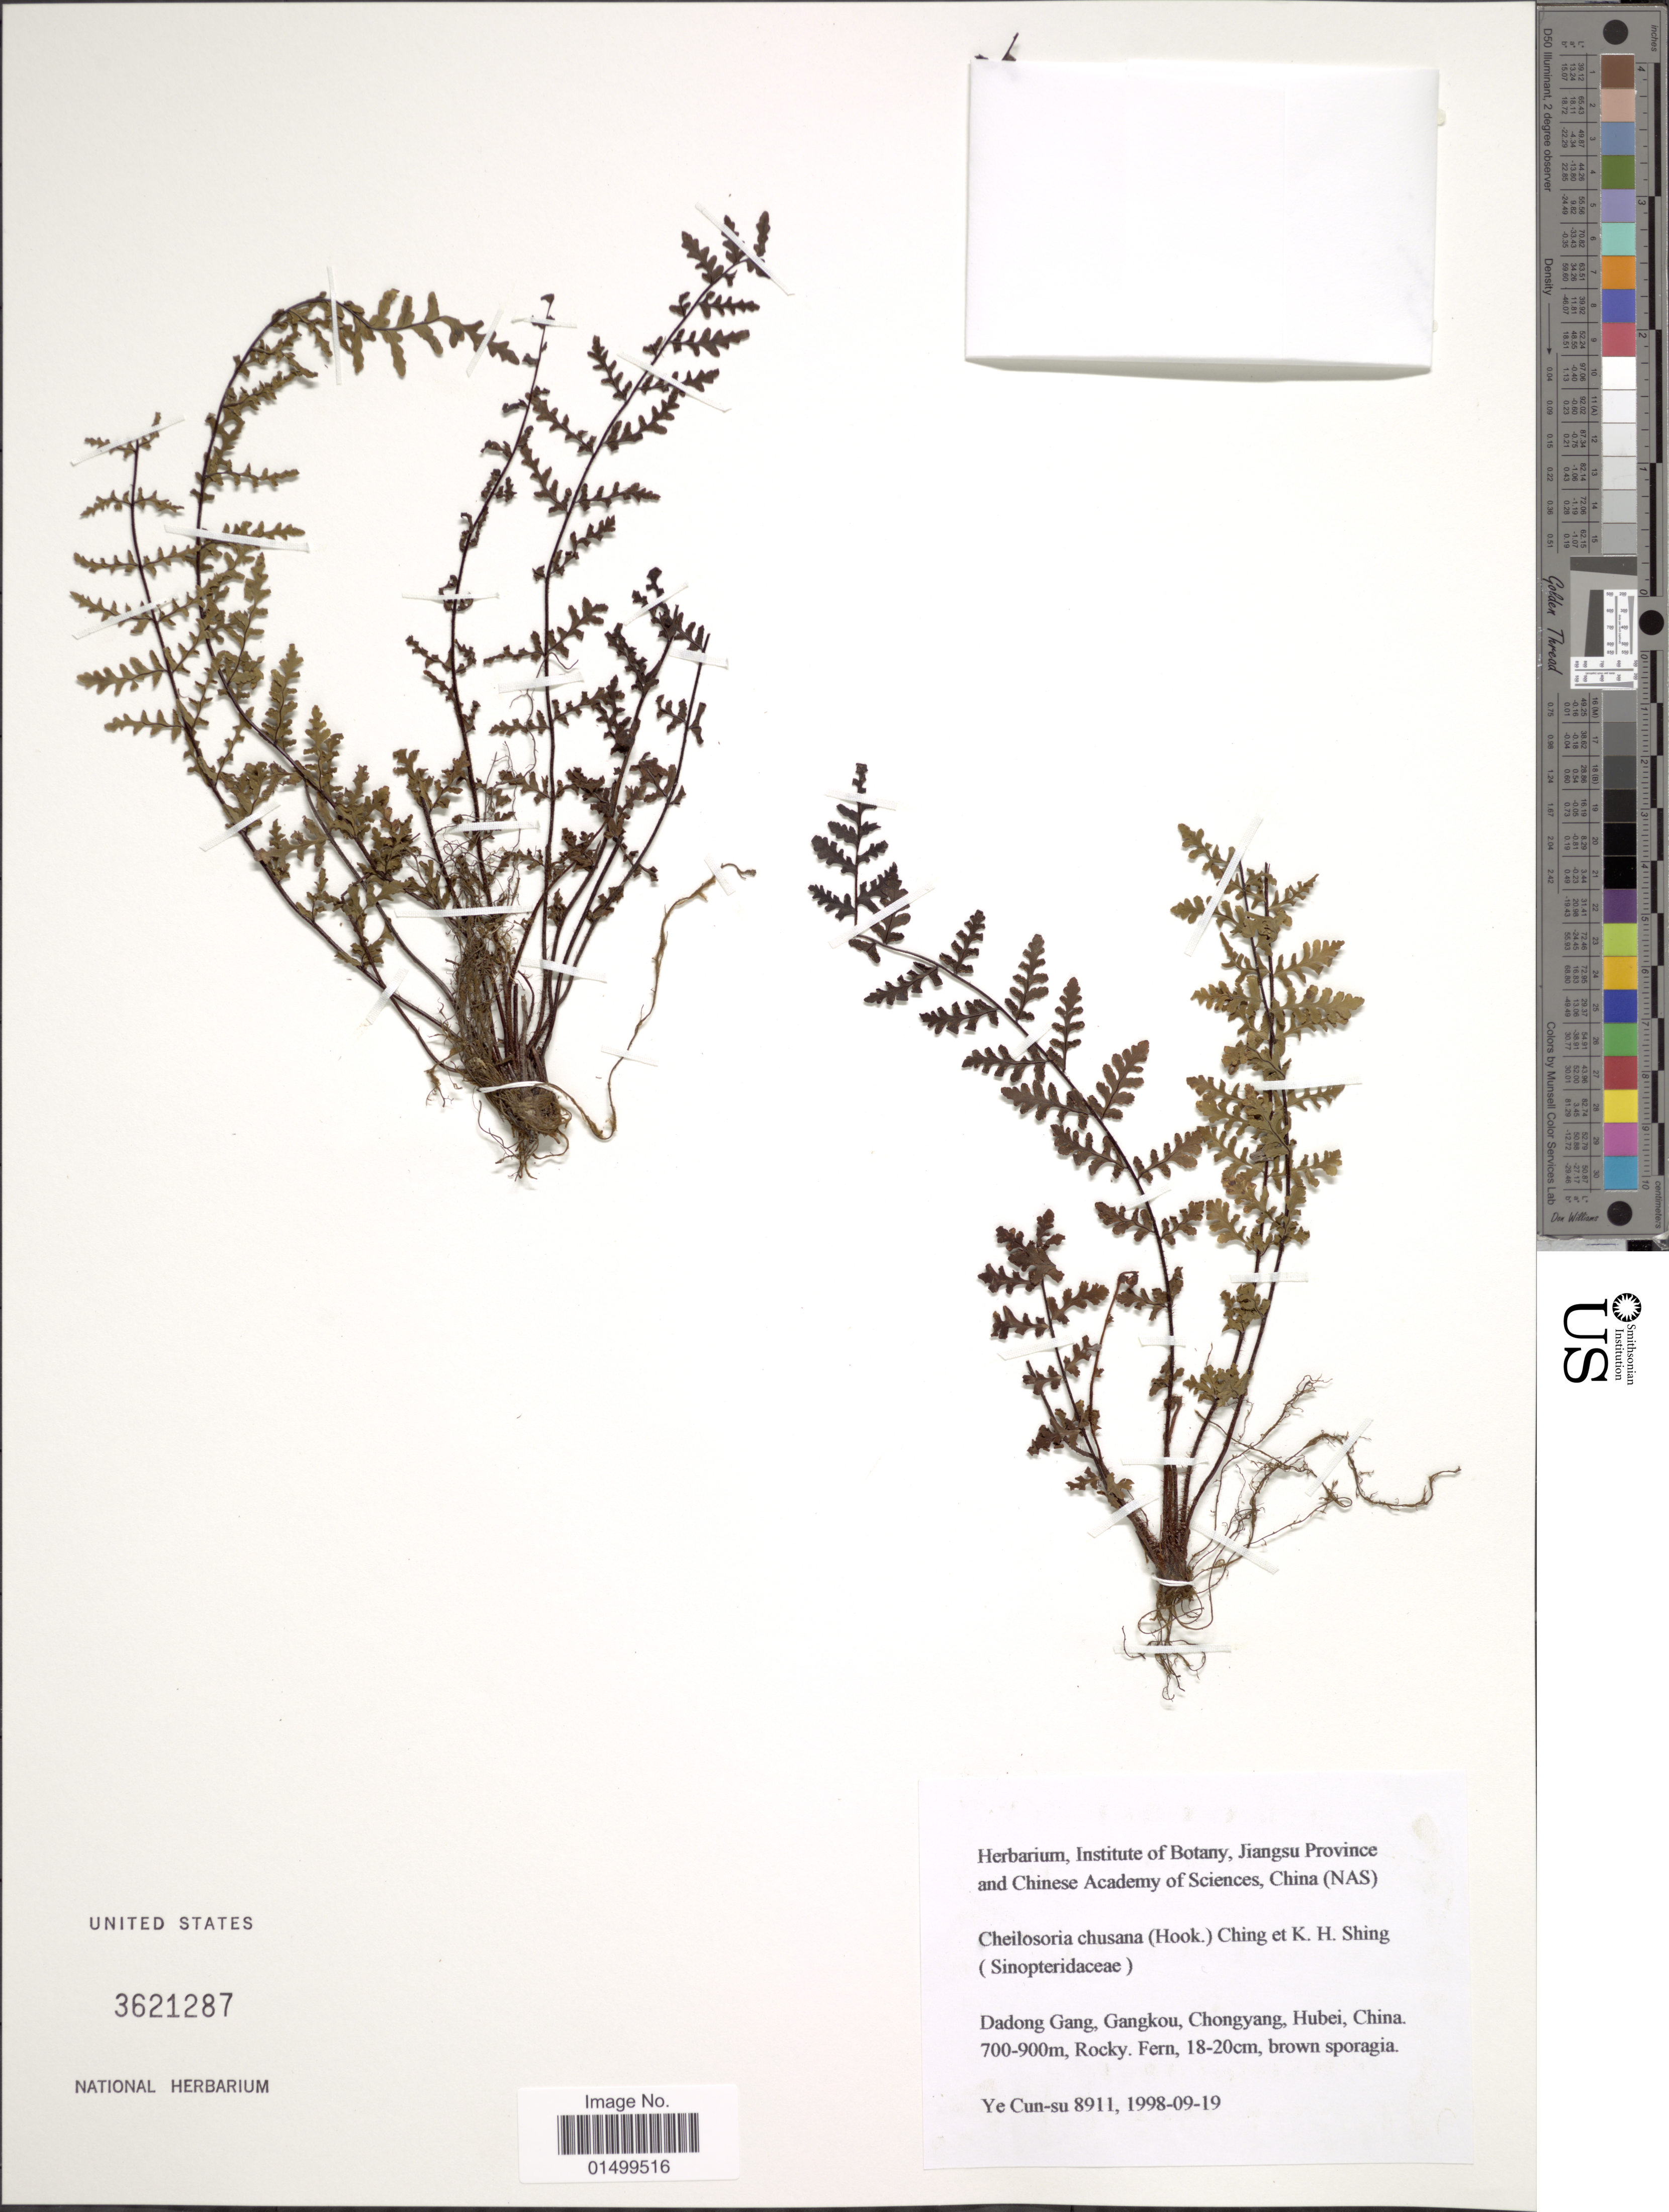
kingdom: Plantae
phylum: Tracheophyta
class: Polypodiopsida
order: Polypodiales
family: Pteridaceae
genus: Cheilanthes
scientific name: Cheilanthes chusana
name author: Hook.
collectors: Ye Cun-su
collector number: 8911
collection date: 1998-09-19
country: China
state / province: Hubei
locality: Dadong gang, Gangkou, Chongyang, Rocky. Fernm 18-20cm, brown sporagia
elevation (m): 700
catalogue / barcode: US 3621287